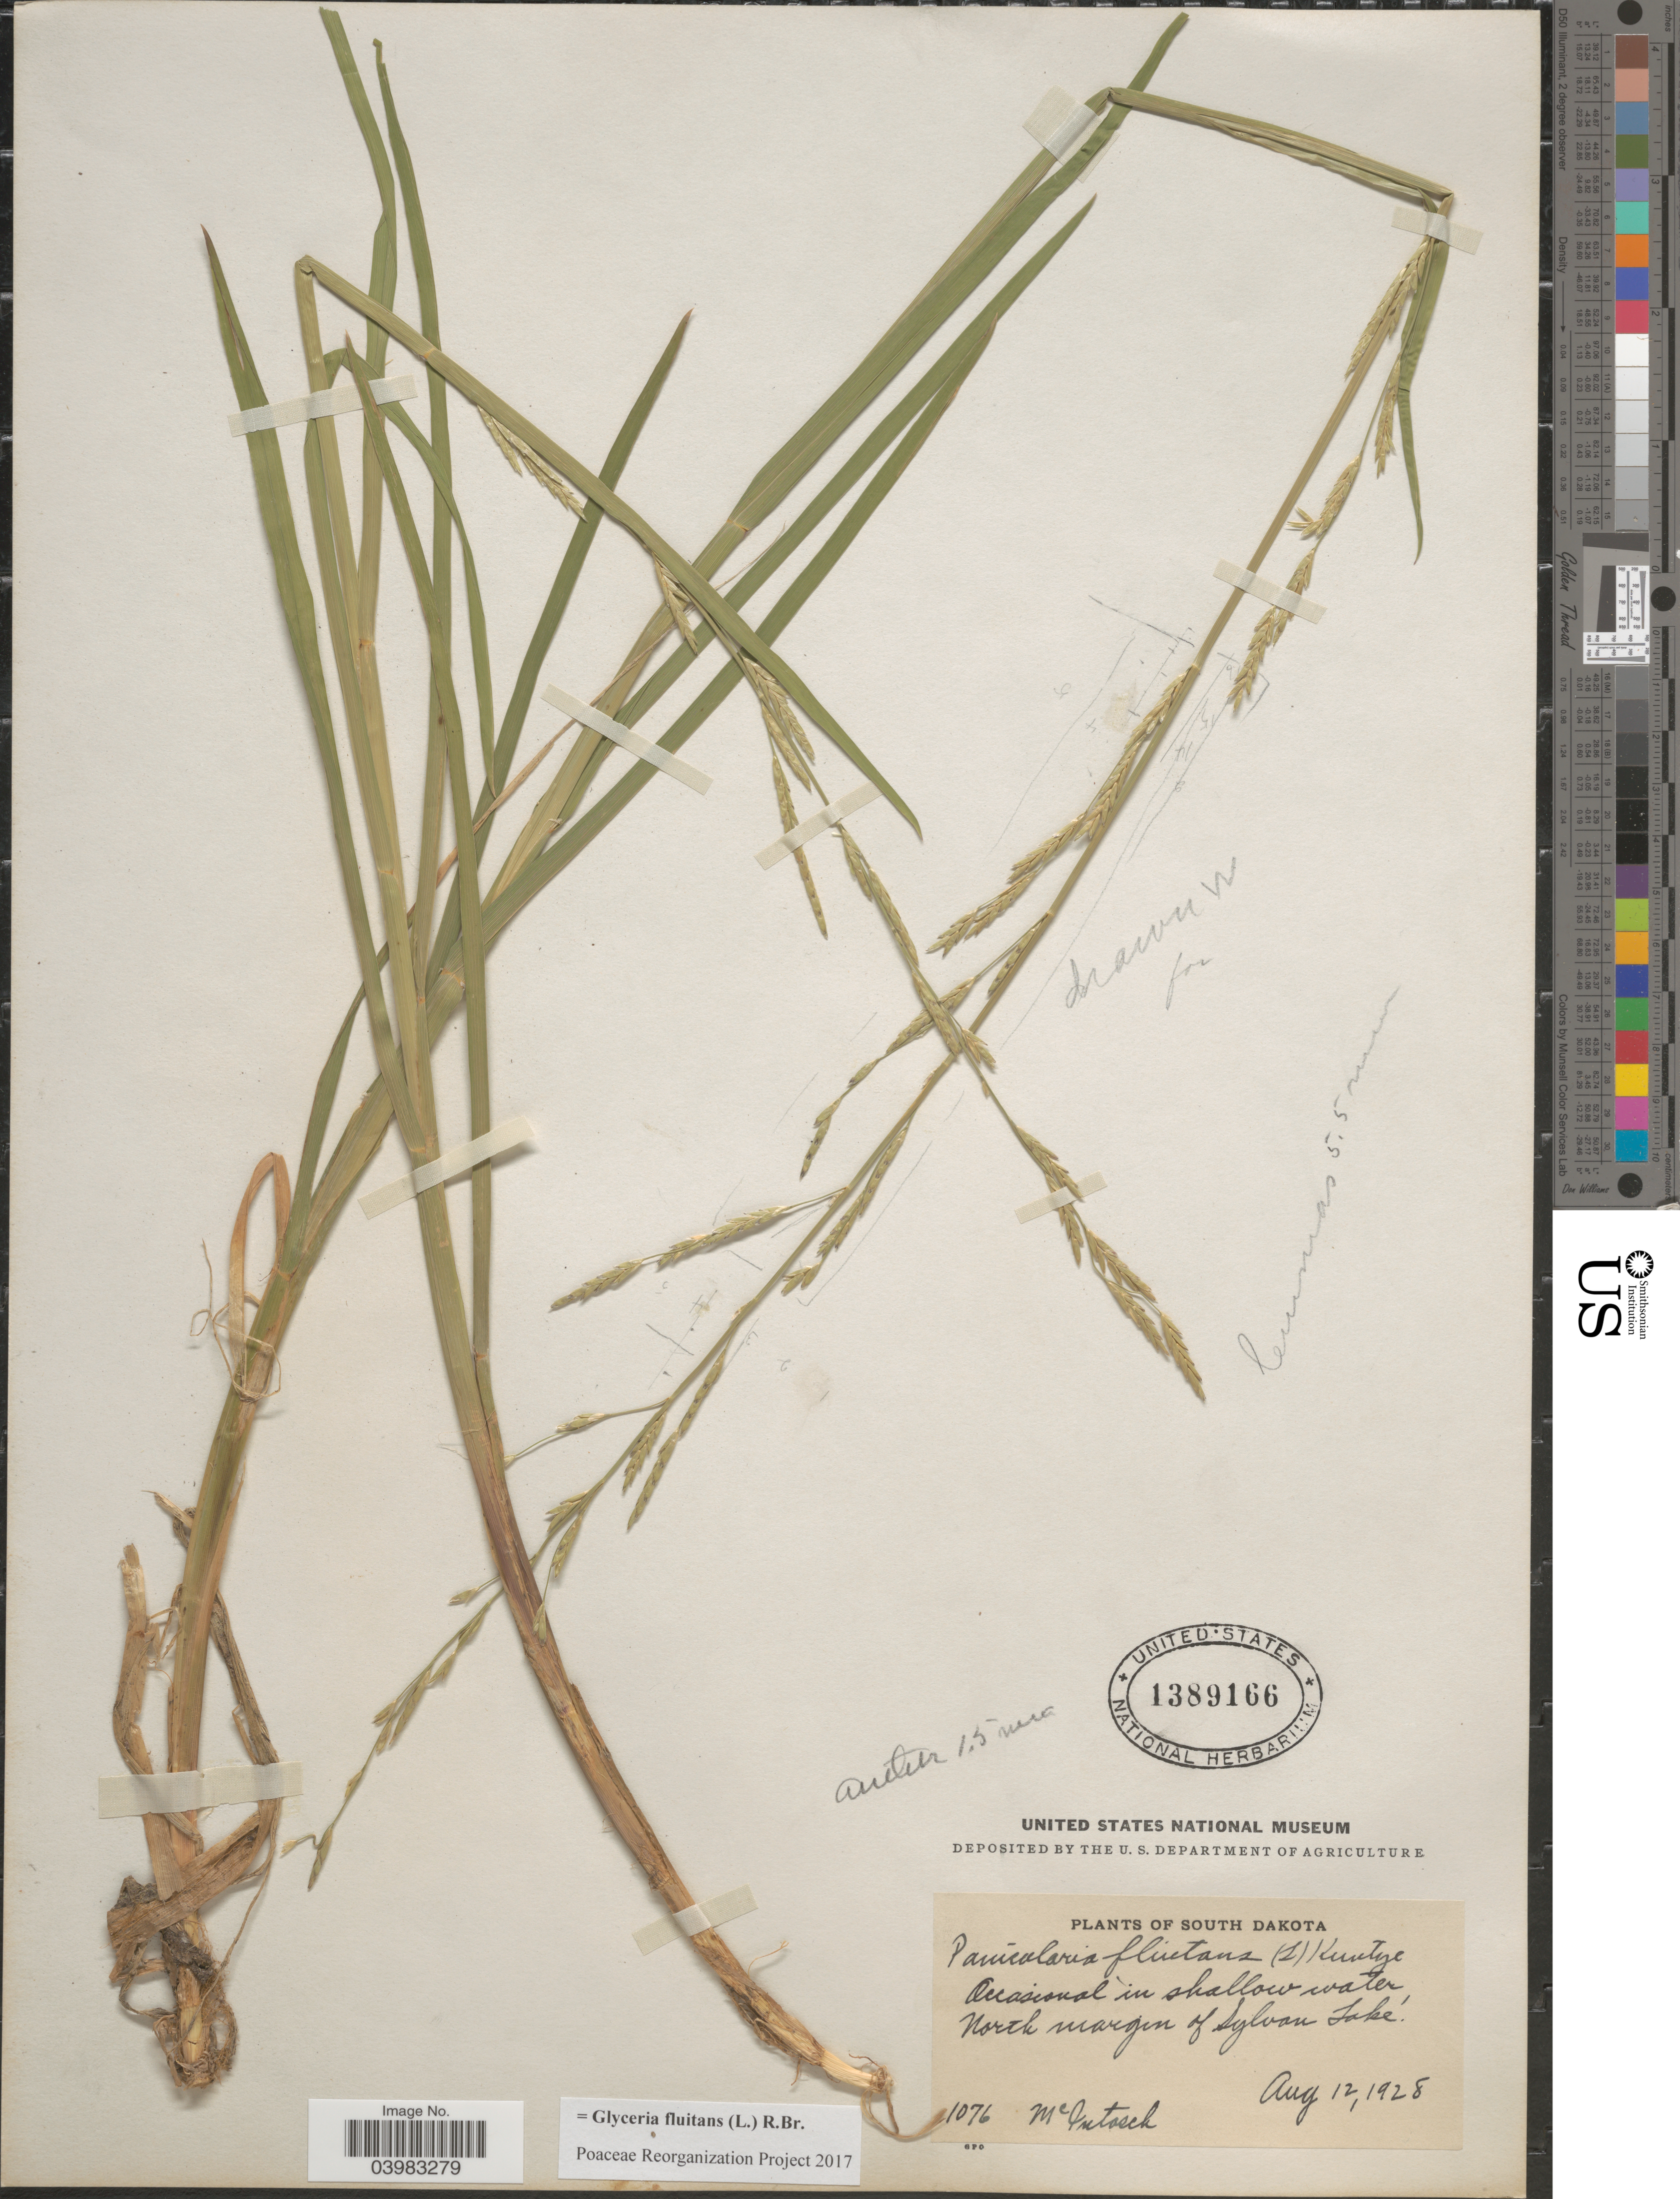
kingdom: Plantae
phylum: Tracheophyta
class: Liliopsida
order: Poales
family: Poaceae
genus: Glyceria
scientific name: Glyceria fluitans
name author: (L.) R. Br.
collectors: McIntosch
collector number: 1076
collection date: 1928-08-12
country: United States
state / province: South Dakota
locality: North margin of Sylvan Lake.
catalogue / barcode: US 1389166